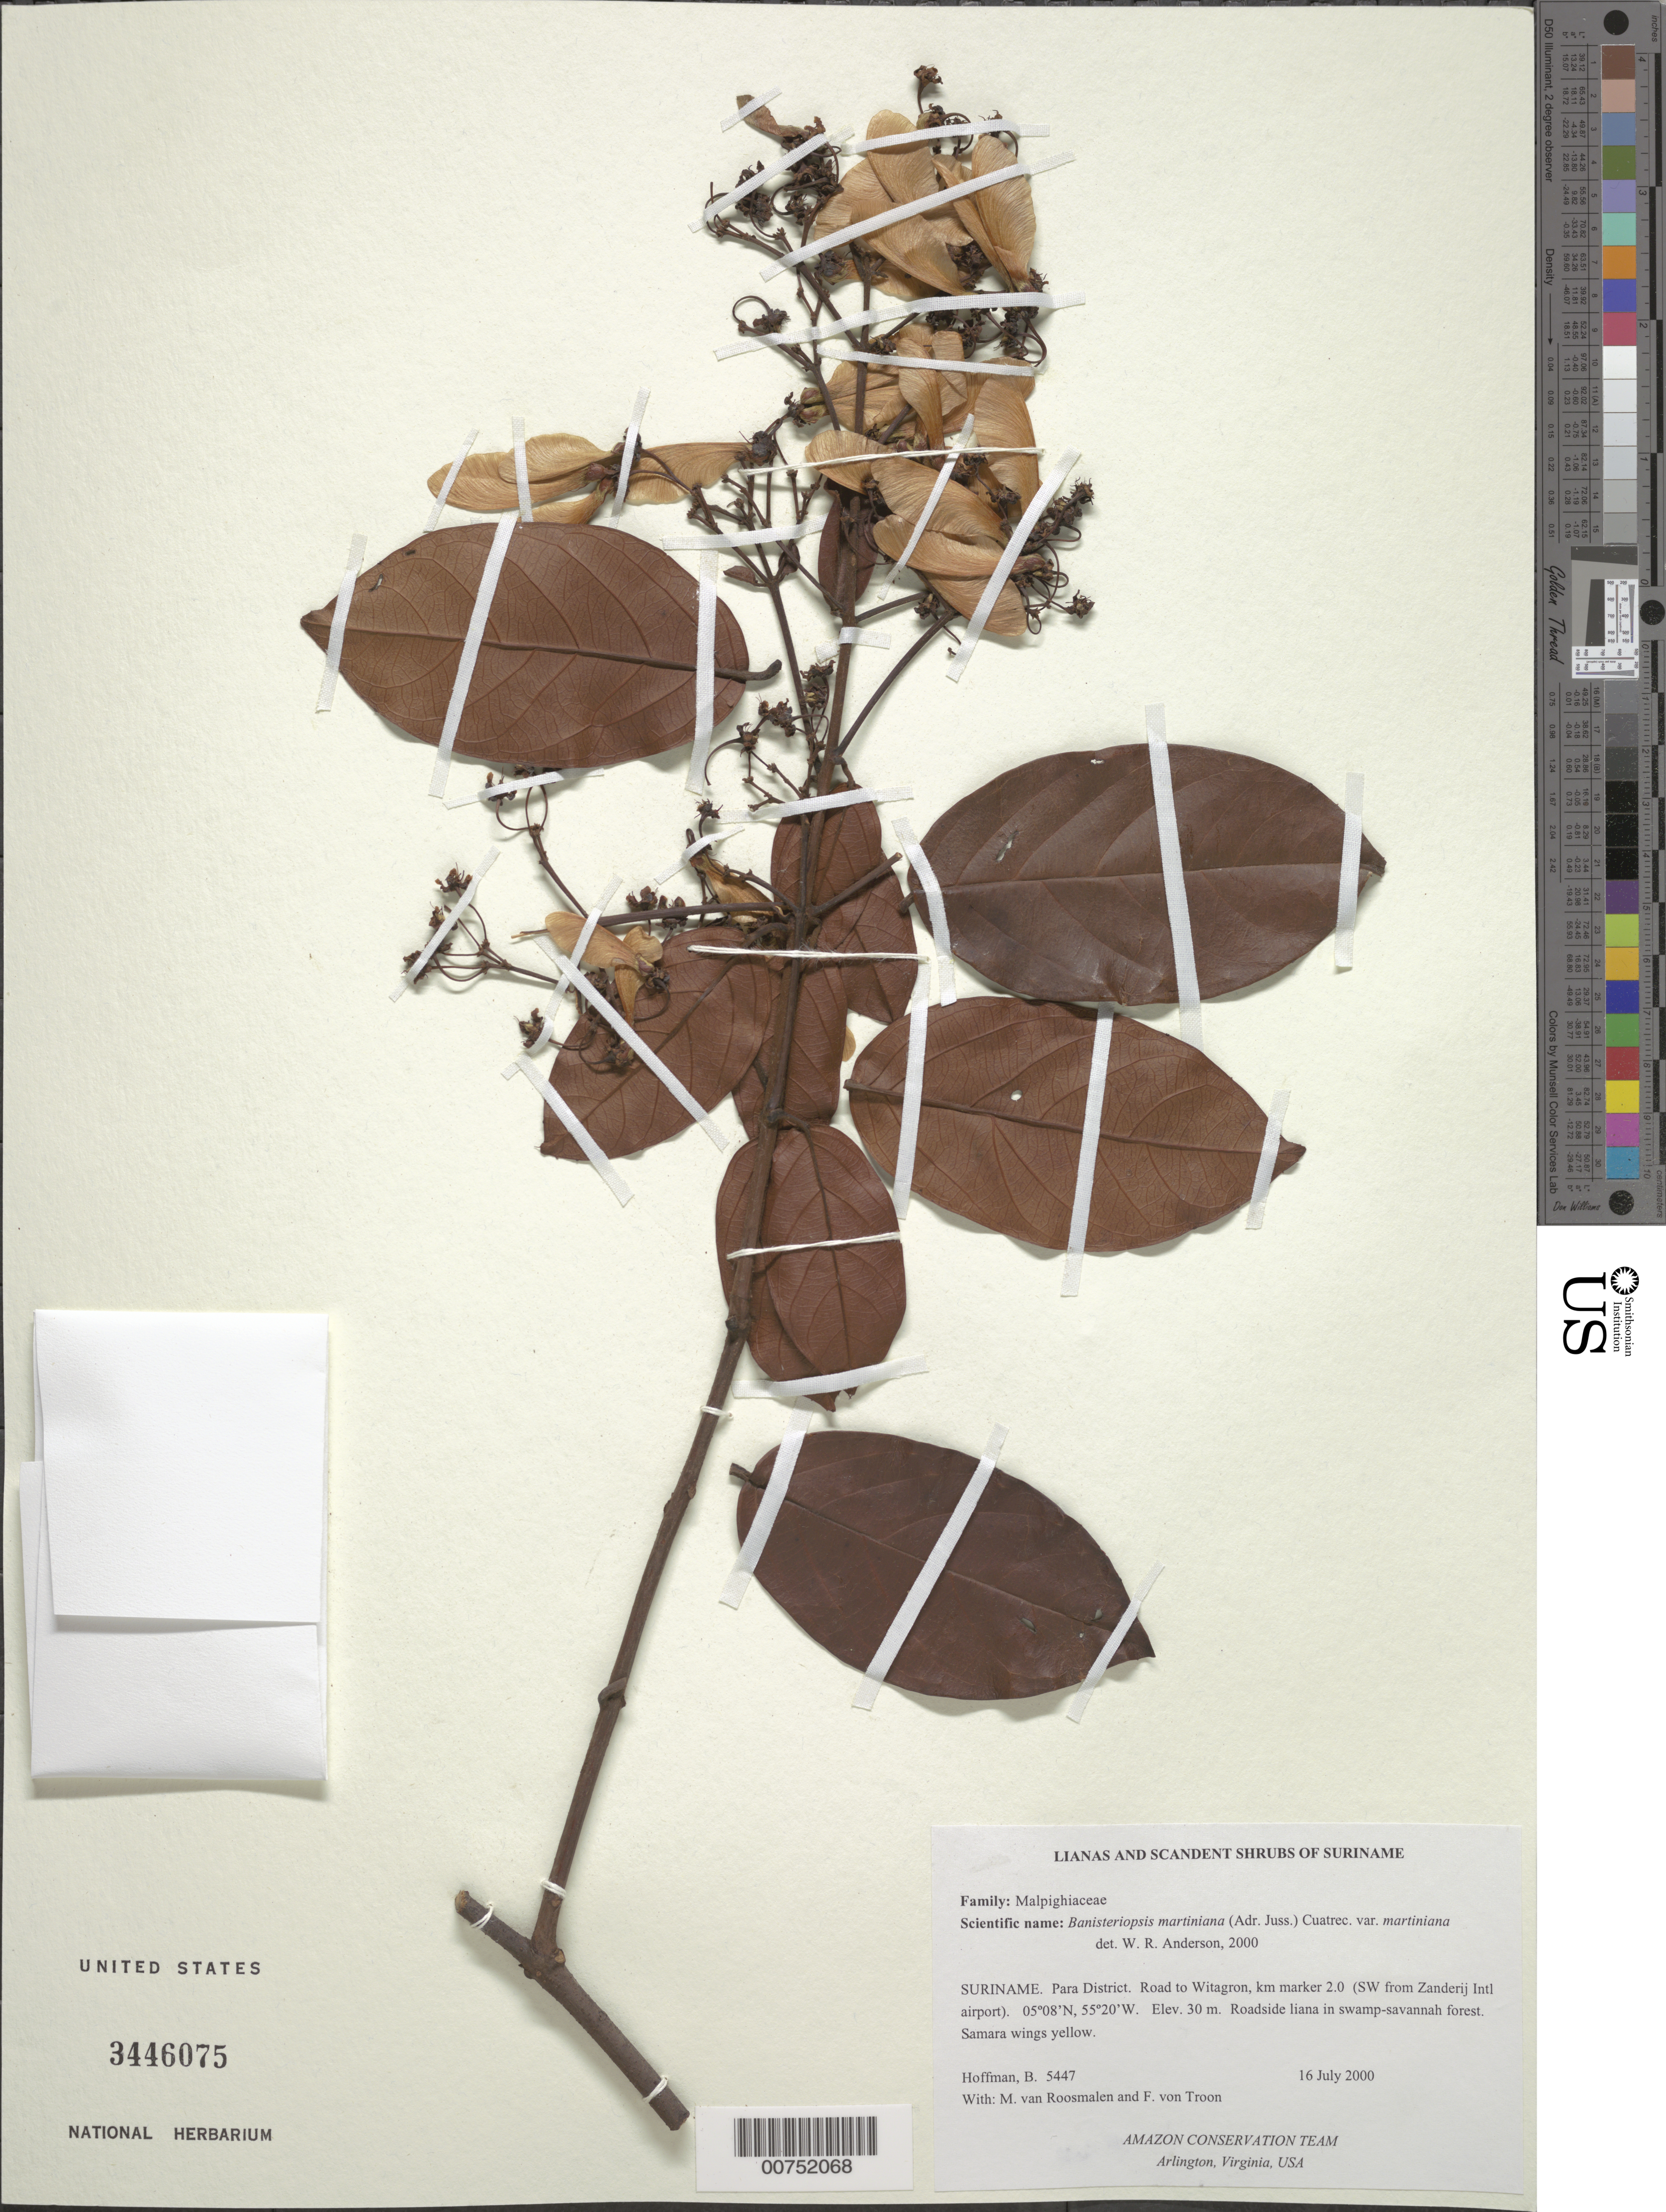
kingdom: Plantae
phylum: Tracheophyta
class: Magnoliopsida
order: Malpighiales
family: Malpighiaceae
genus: Banisteriopsis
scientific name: Banisteriopsis martiniana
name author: (A. Juss.) Cuatrec.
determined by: Anderson, W. R., (MICH), University of Michigan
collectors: B. Hoffman, M. Roosmalen & F. Van Troon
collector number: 5447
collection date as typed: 16 July 2000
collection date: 2000-07-16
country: Suriname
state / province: Para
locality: Witagron road, km marker 2.0 (SW from Zanderij Intl. Airport)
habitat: Swamp-savanna forest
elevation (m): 30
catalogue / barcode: US 3446075